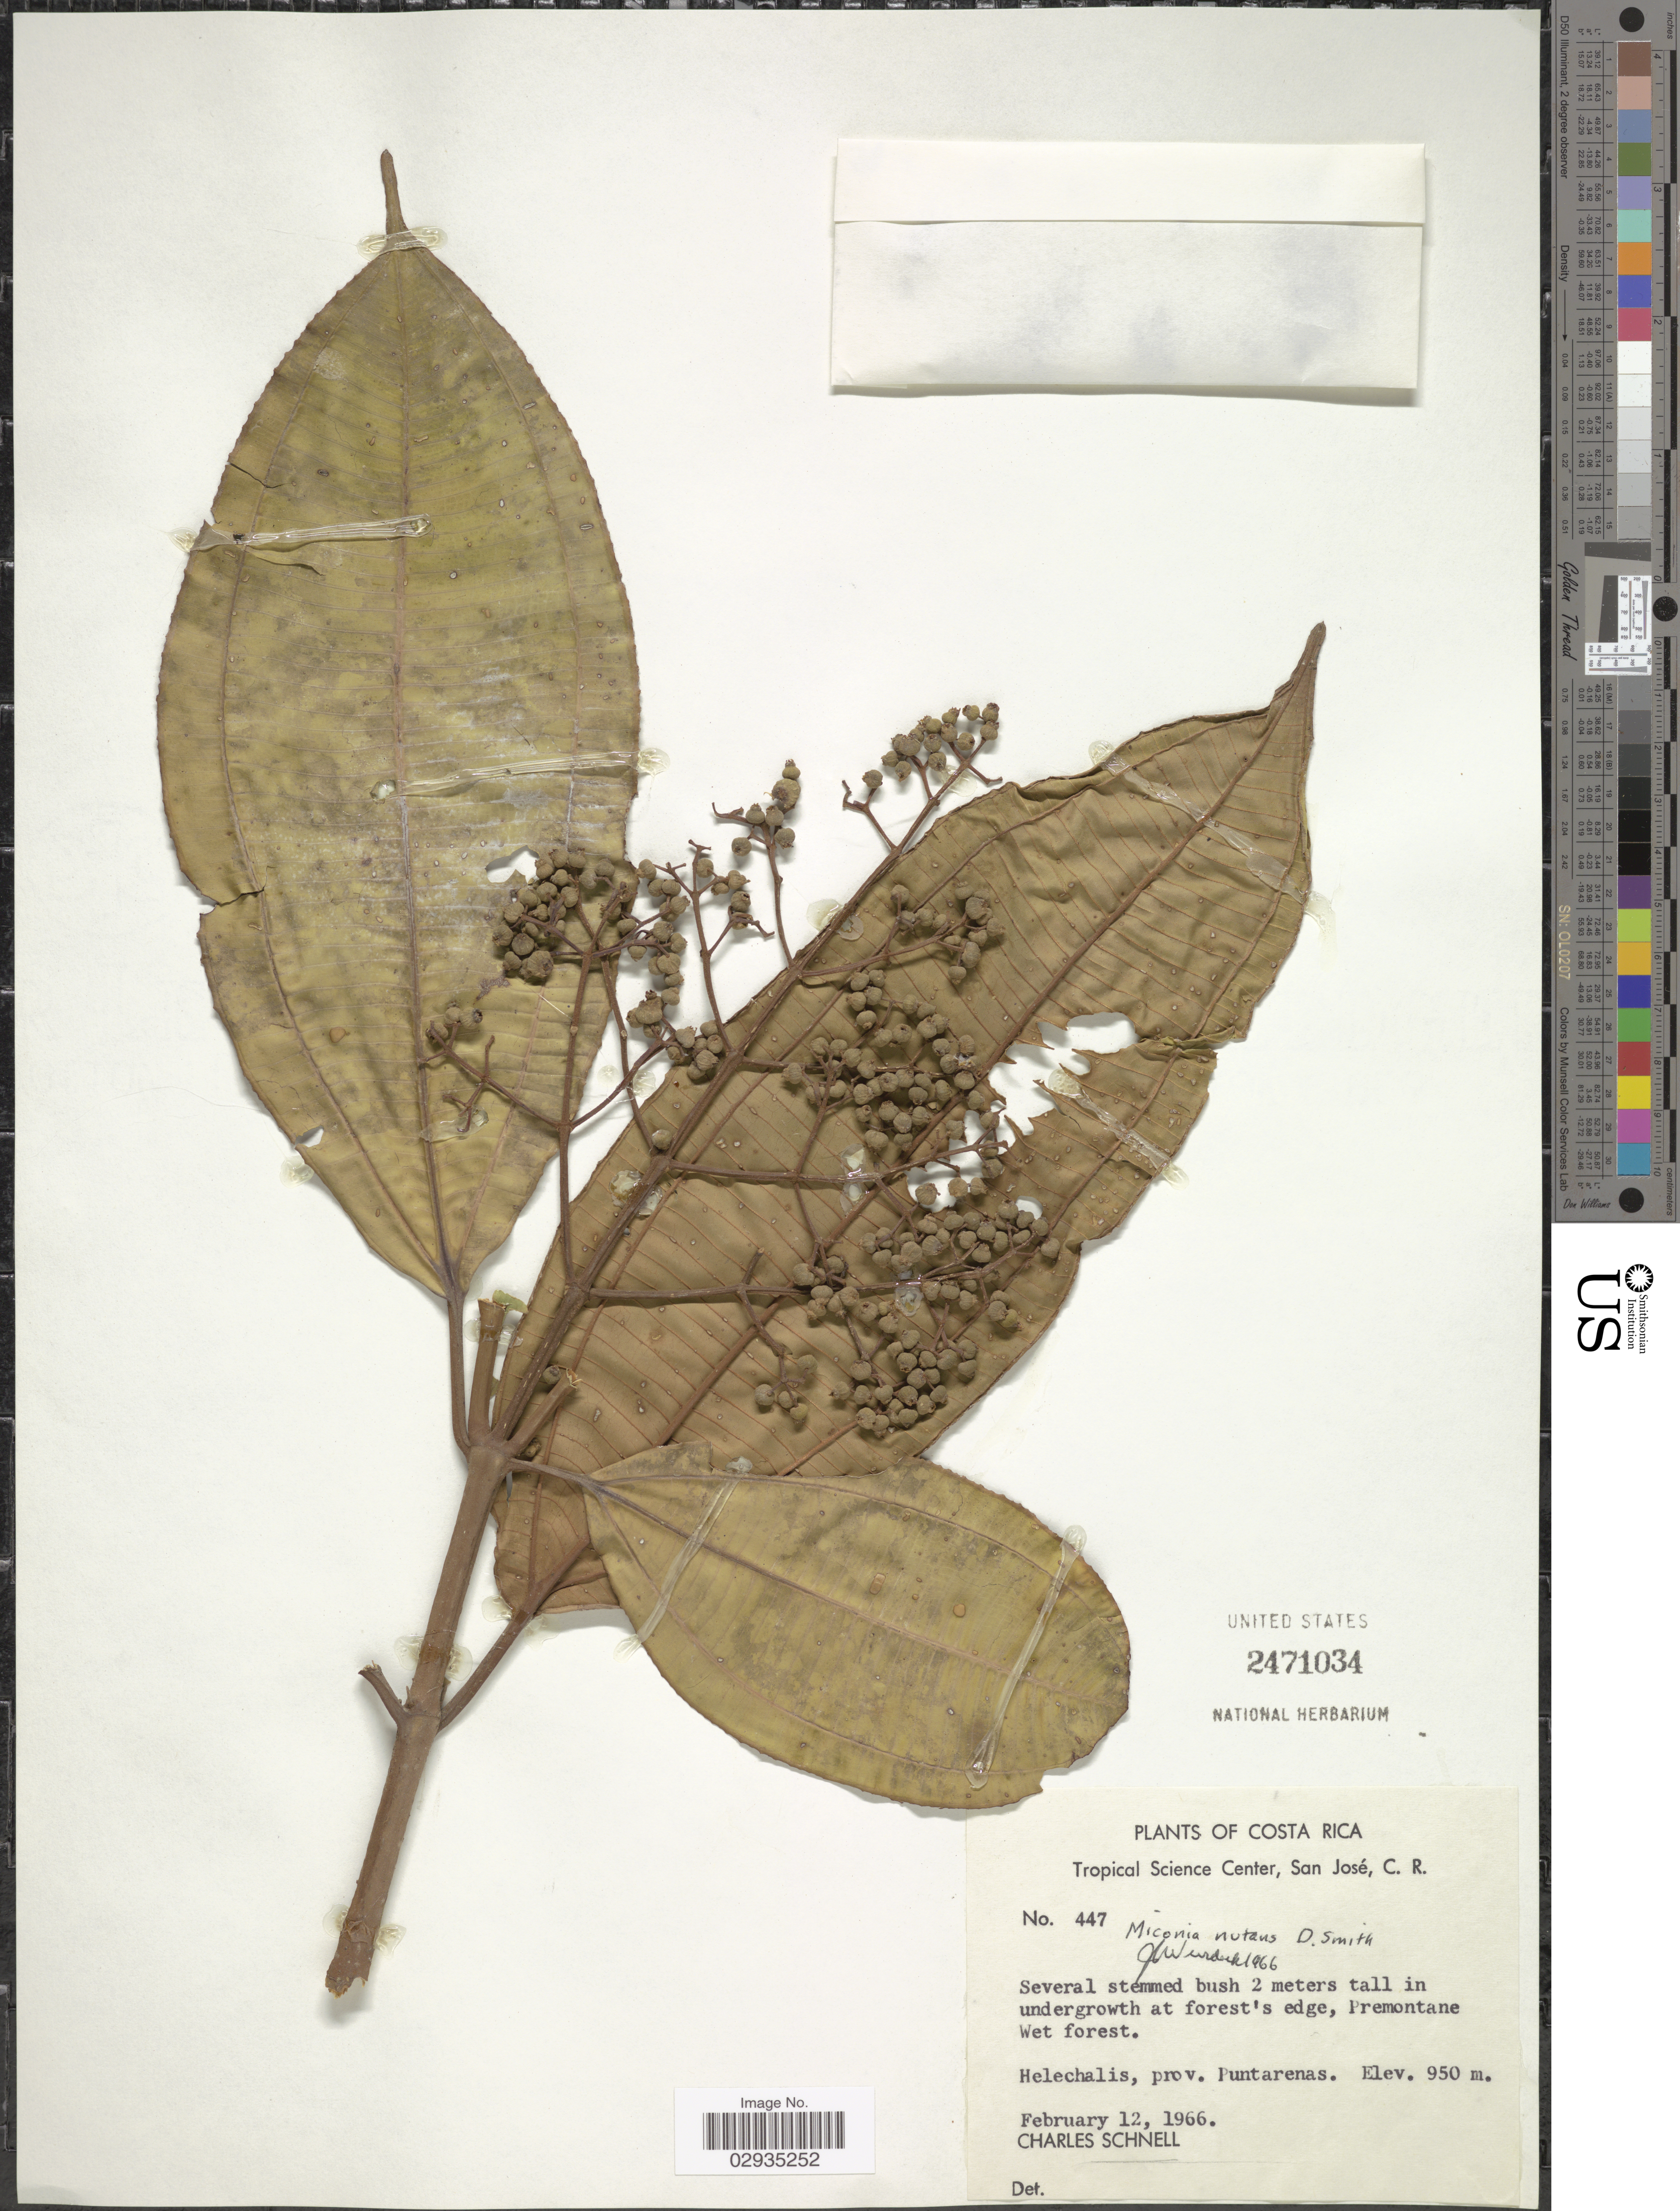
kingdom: Plantae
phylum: Tracheophyta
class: Magnoliopsida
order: Myrtales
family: Melastomataceae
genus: Miconia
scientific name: Miconia nutans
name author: Donn. Sm.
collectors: C. Schnell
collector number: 447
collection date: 1966-02-12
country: Costa Rica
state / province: Puntarenas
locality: Premontane Wet forest, Helechalis.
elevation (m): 950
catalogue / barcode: US 2471034